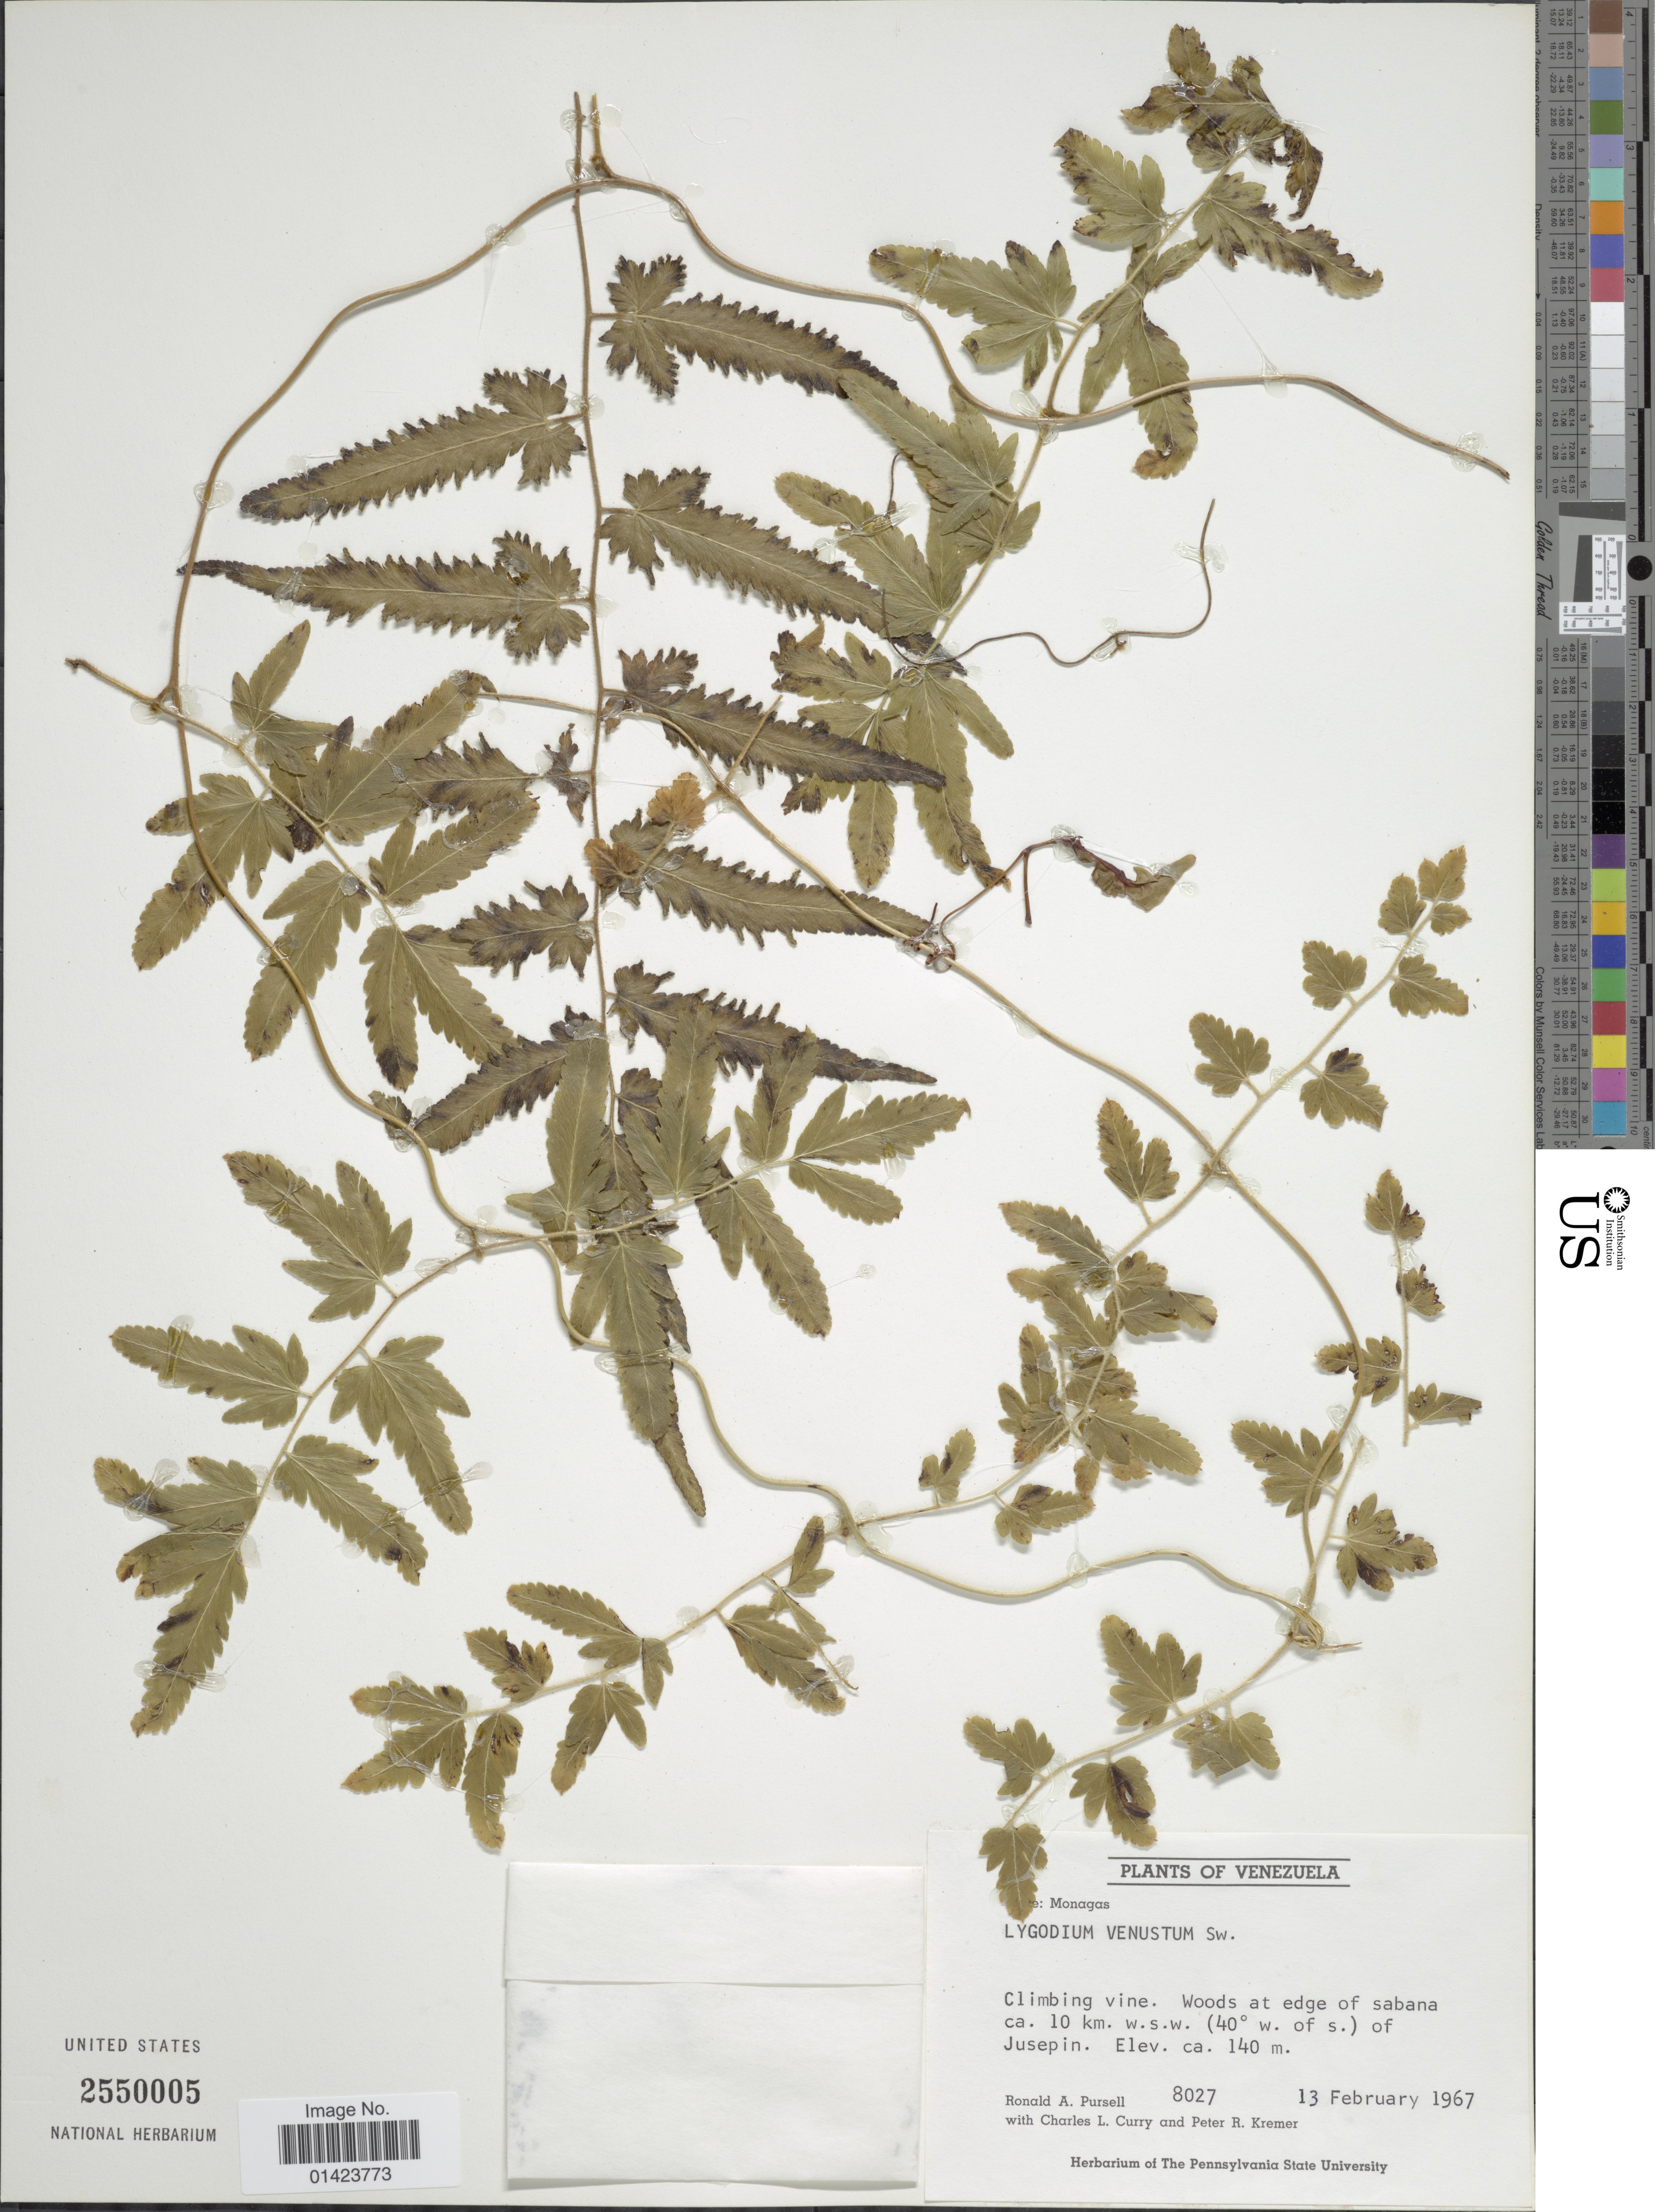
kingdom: Plantae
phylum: Tracheophyta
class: Polypodiopsida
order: Schizaeales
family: Lygodiaceae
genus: Lygodium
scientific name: Lygodium venustum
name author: Sw.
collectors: R. A. Pursell, C. L. Curry & P. R. Kremer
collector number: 8027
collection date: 1967-02-13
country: Venezuela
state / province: Monagas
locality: Woods at edge of sabana ca. 10km w.s.w. (40º w.of s.) of Jusepin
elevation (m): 140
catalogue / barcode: US 2550005